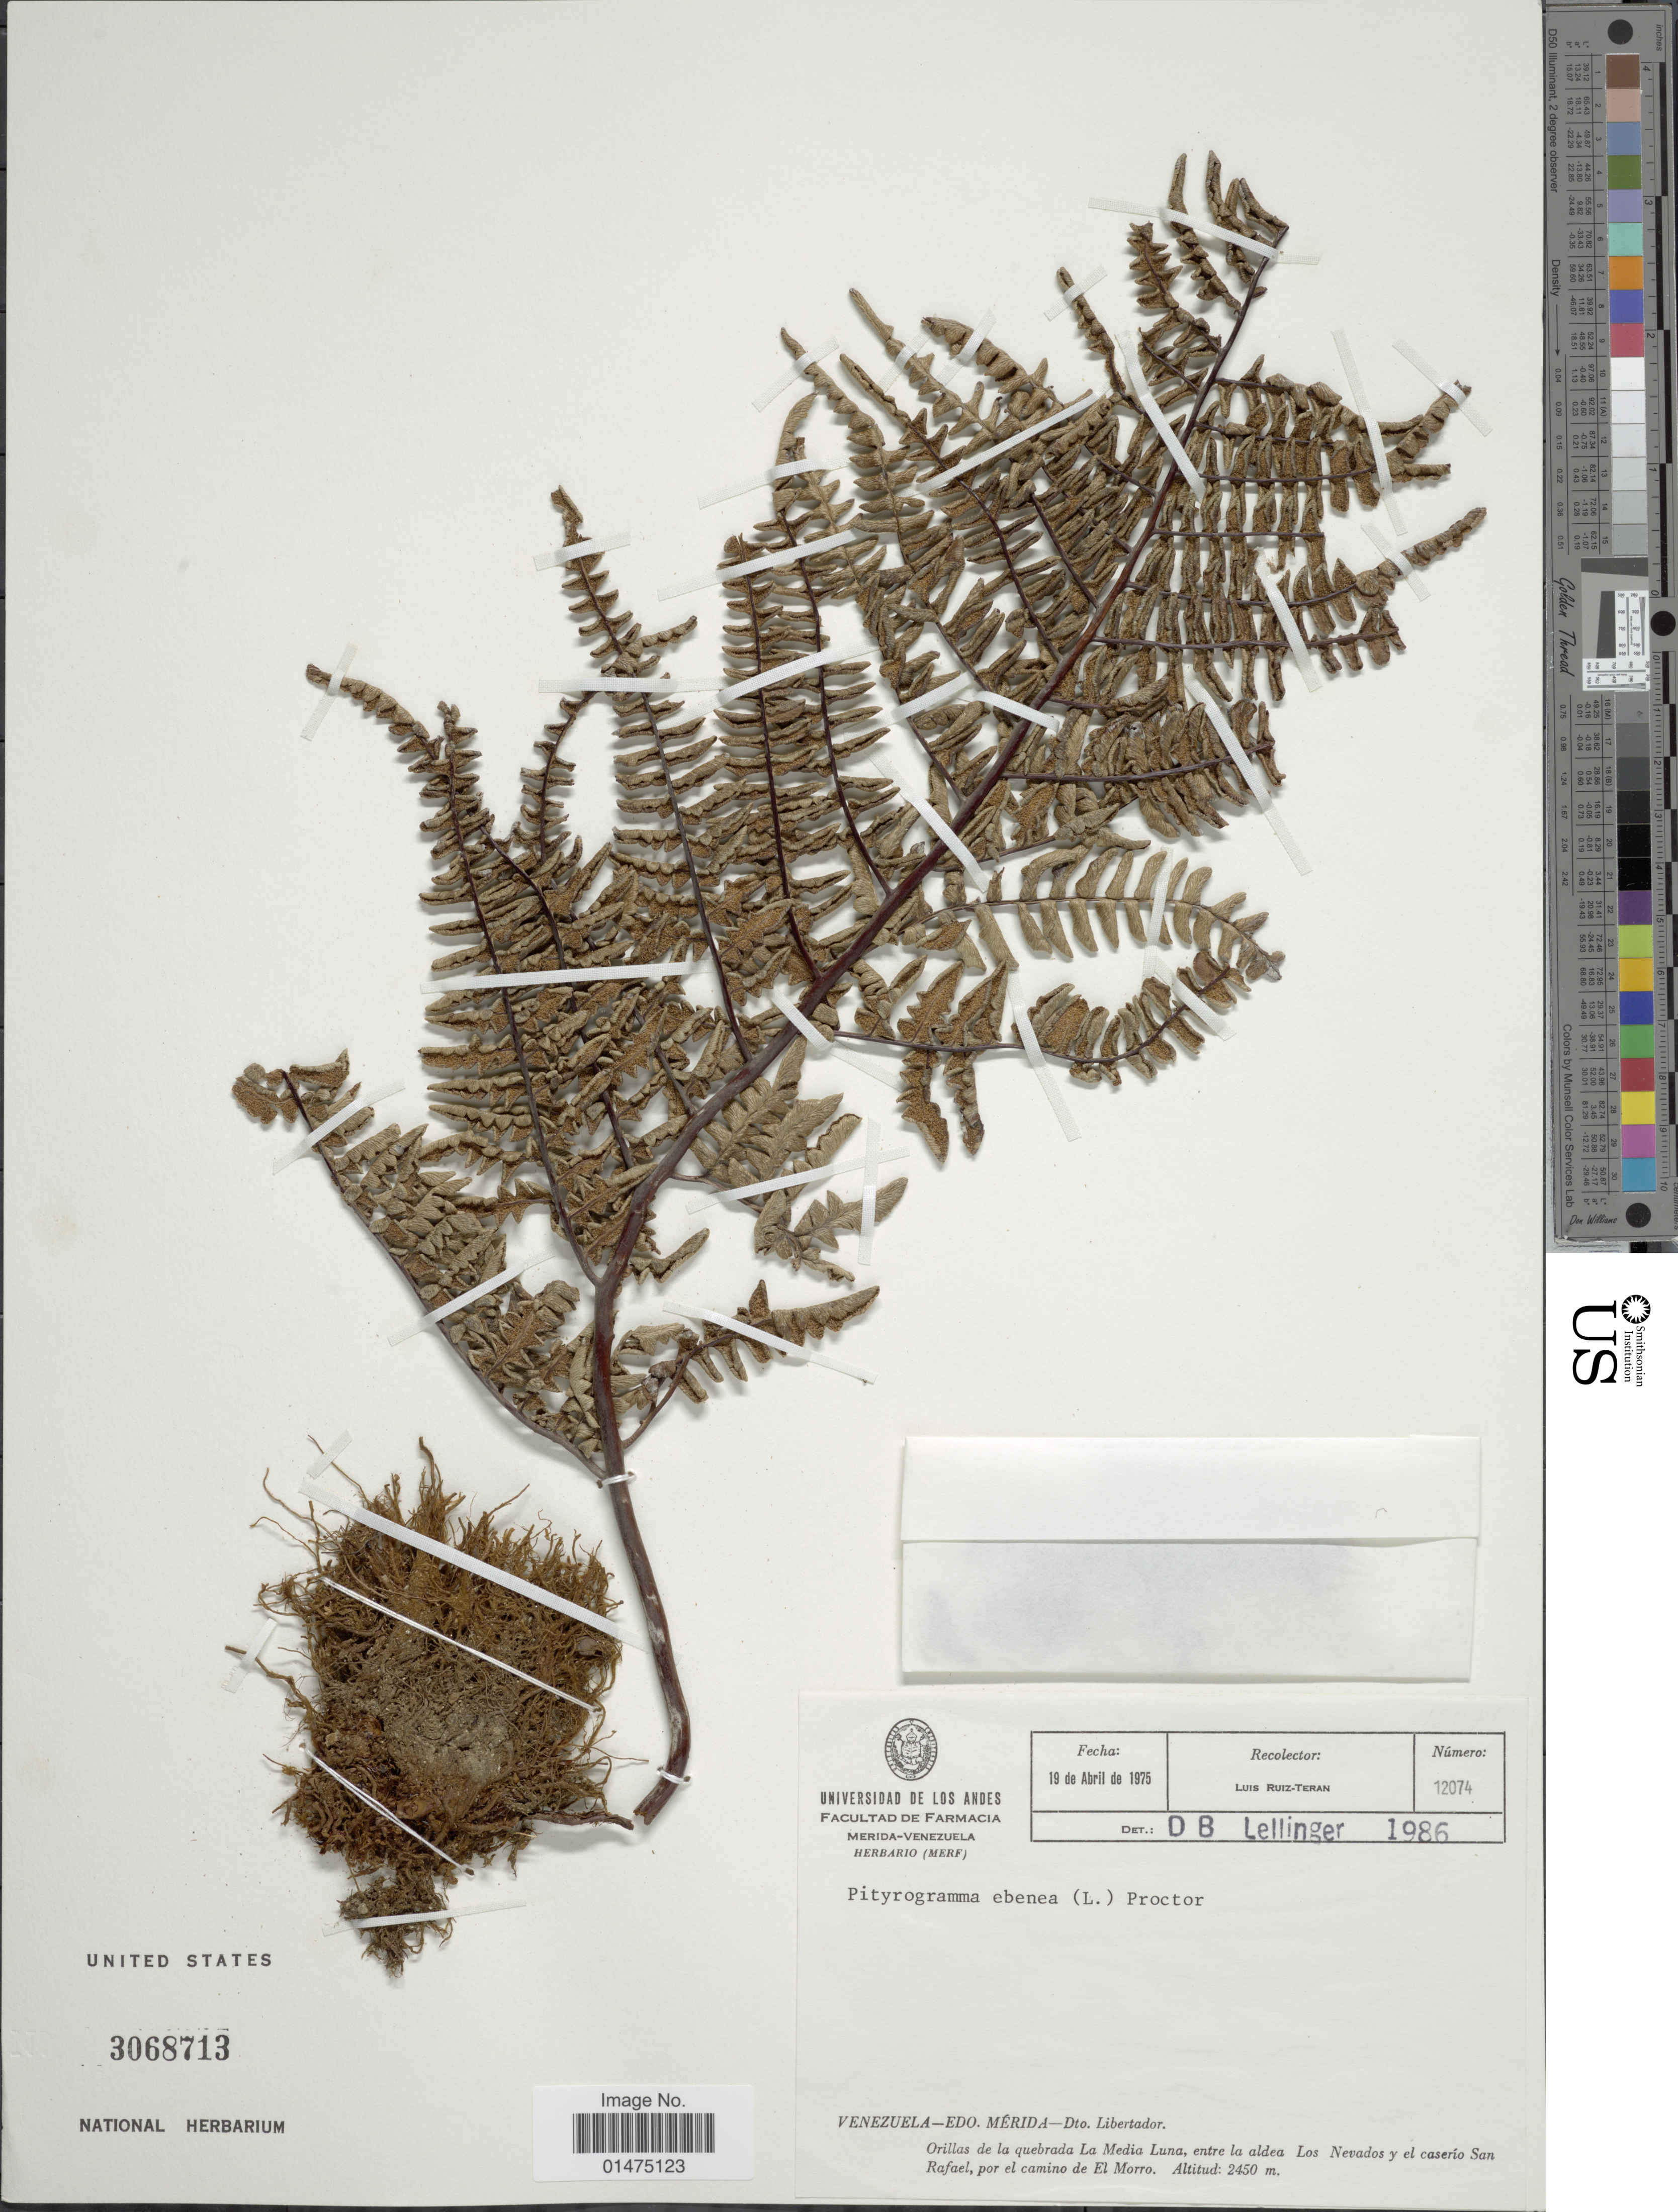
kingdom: Plantae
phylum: Tracheophyta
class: Polypodiopsida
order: Polypodiales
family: Pteridaceae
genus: Pityrogramma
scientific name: Pityrogramma tartarea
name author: (Cav.) Maxon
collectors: L. Teran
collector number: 12074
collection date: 1975-04-19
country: Venezuela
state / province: Mérida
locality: Dto. Libertador, Orillas de la quebrada La Media Luna, entre la aldea Los Nevados y el caserío San Rafael, por el camino de El Morro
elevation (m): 2450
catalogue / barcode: US 3068713